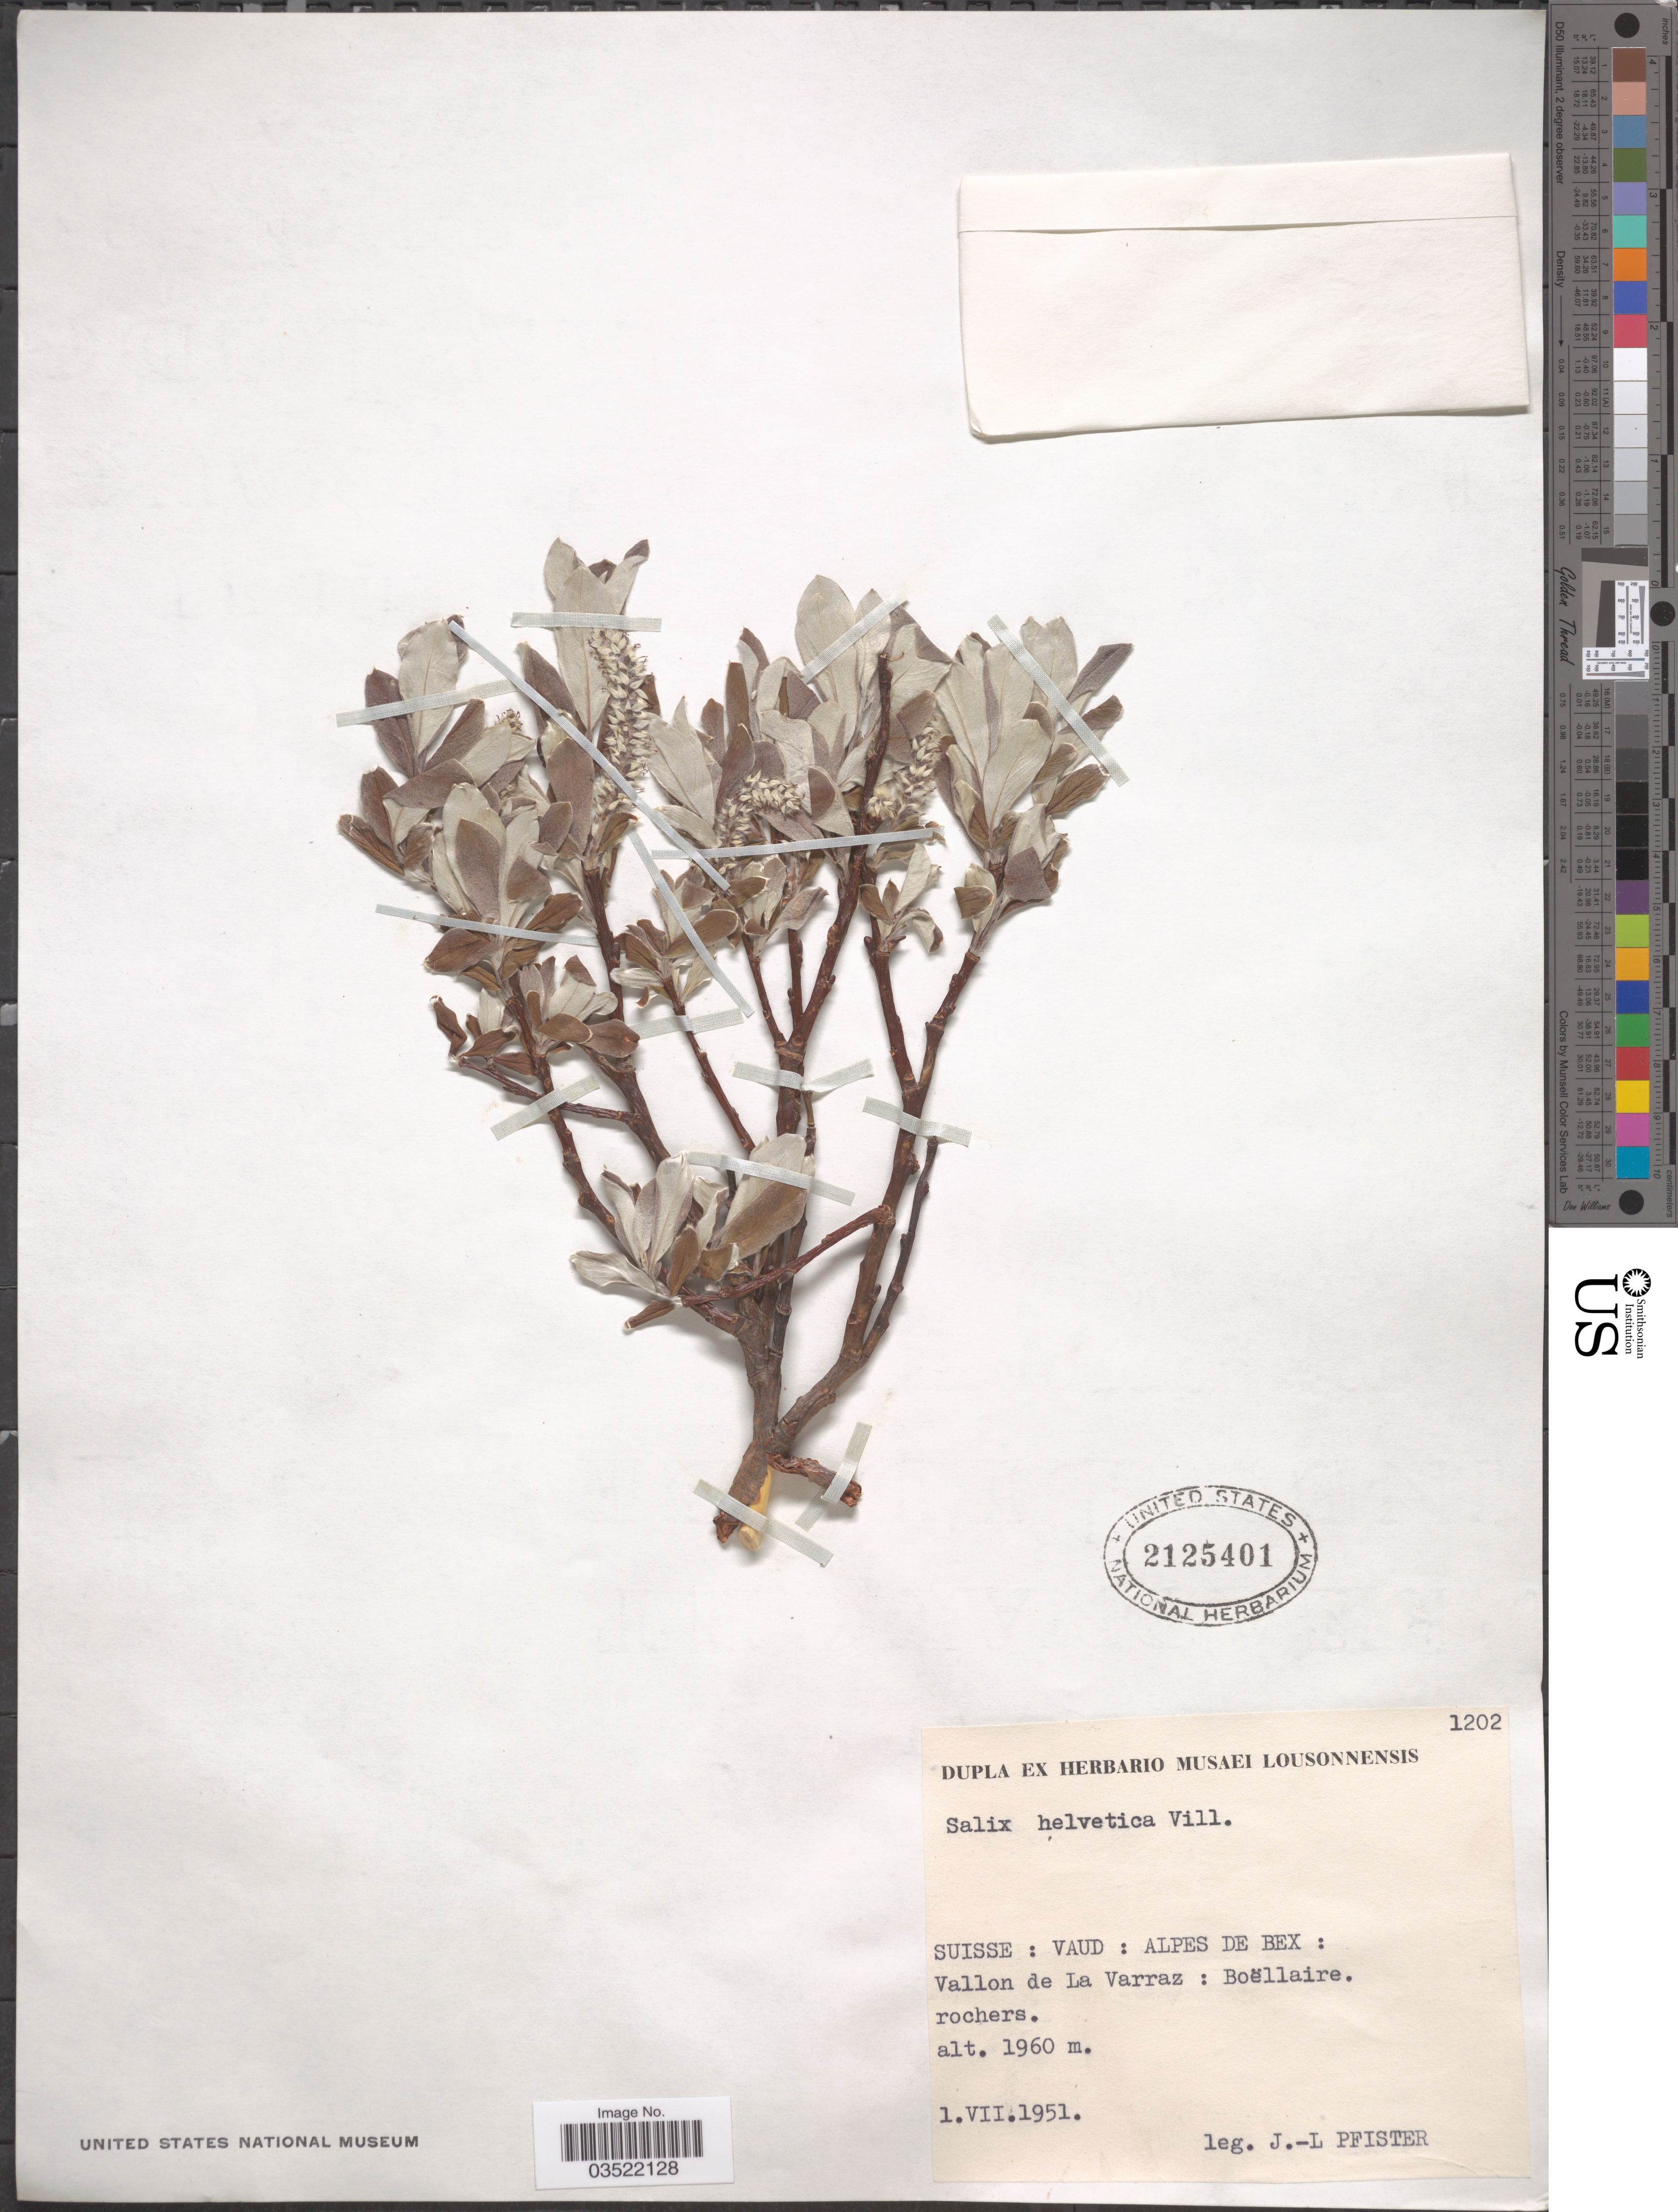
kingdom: Plantae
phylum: Tracheophyta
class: Magnoliopsida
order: Malpighiales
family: Salicaceae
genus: Salix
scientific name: Salix helvetica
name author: Vill.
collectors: J. Pfister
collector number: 1202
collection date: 1951-07-01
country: Switzerland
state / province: Vaud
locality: Suisse: Alpes de Bex: Vallon de La Varraz: Boëllaire. rochers.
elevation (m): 1960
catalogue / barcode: US 2125401